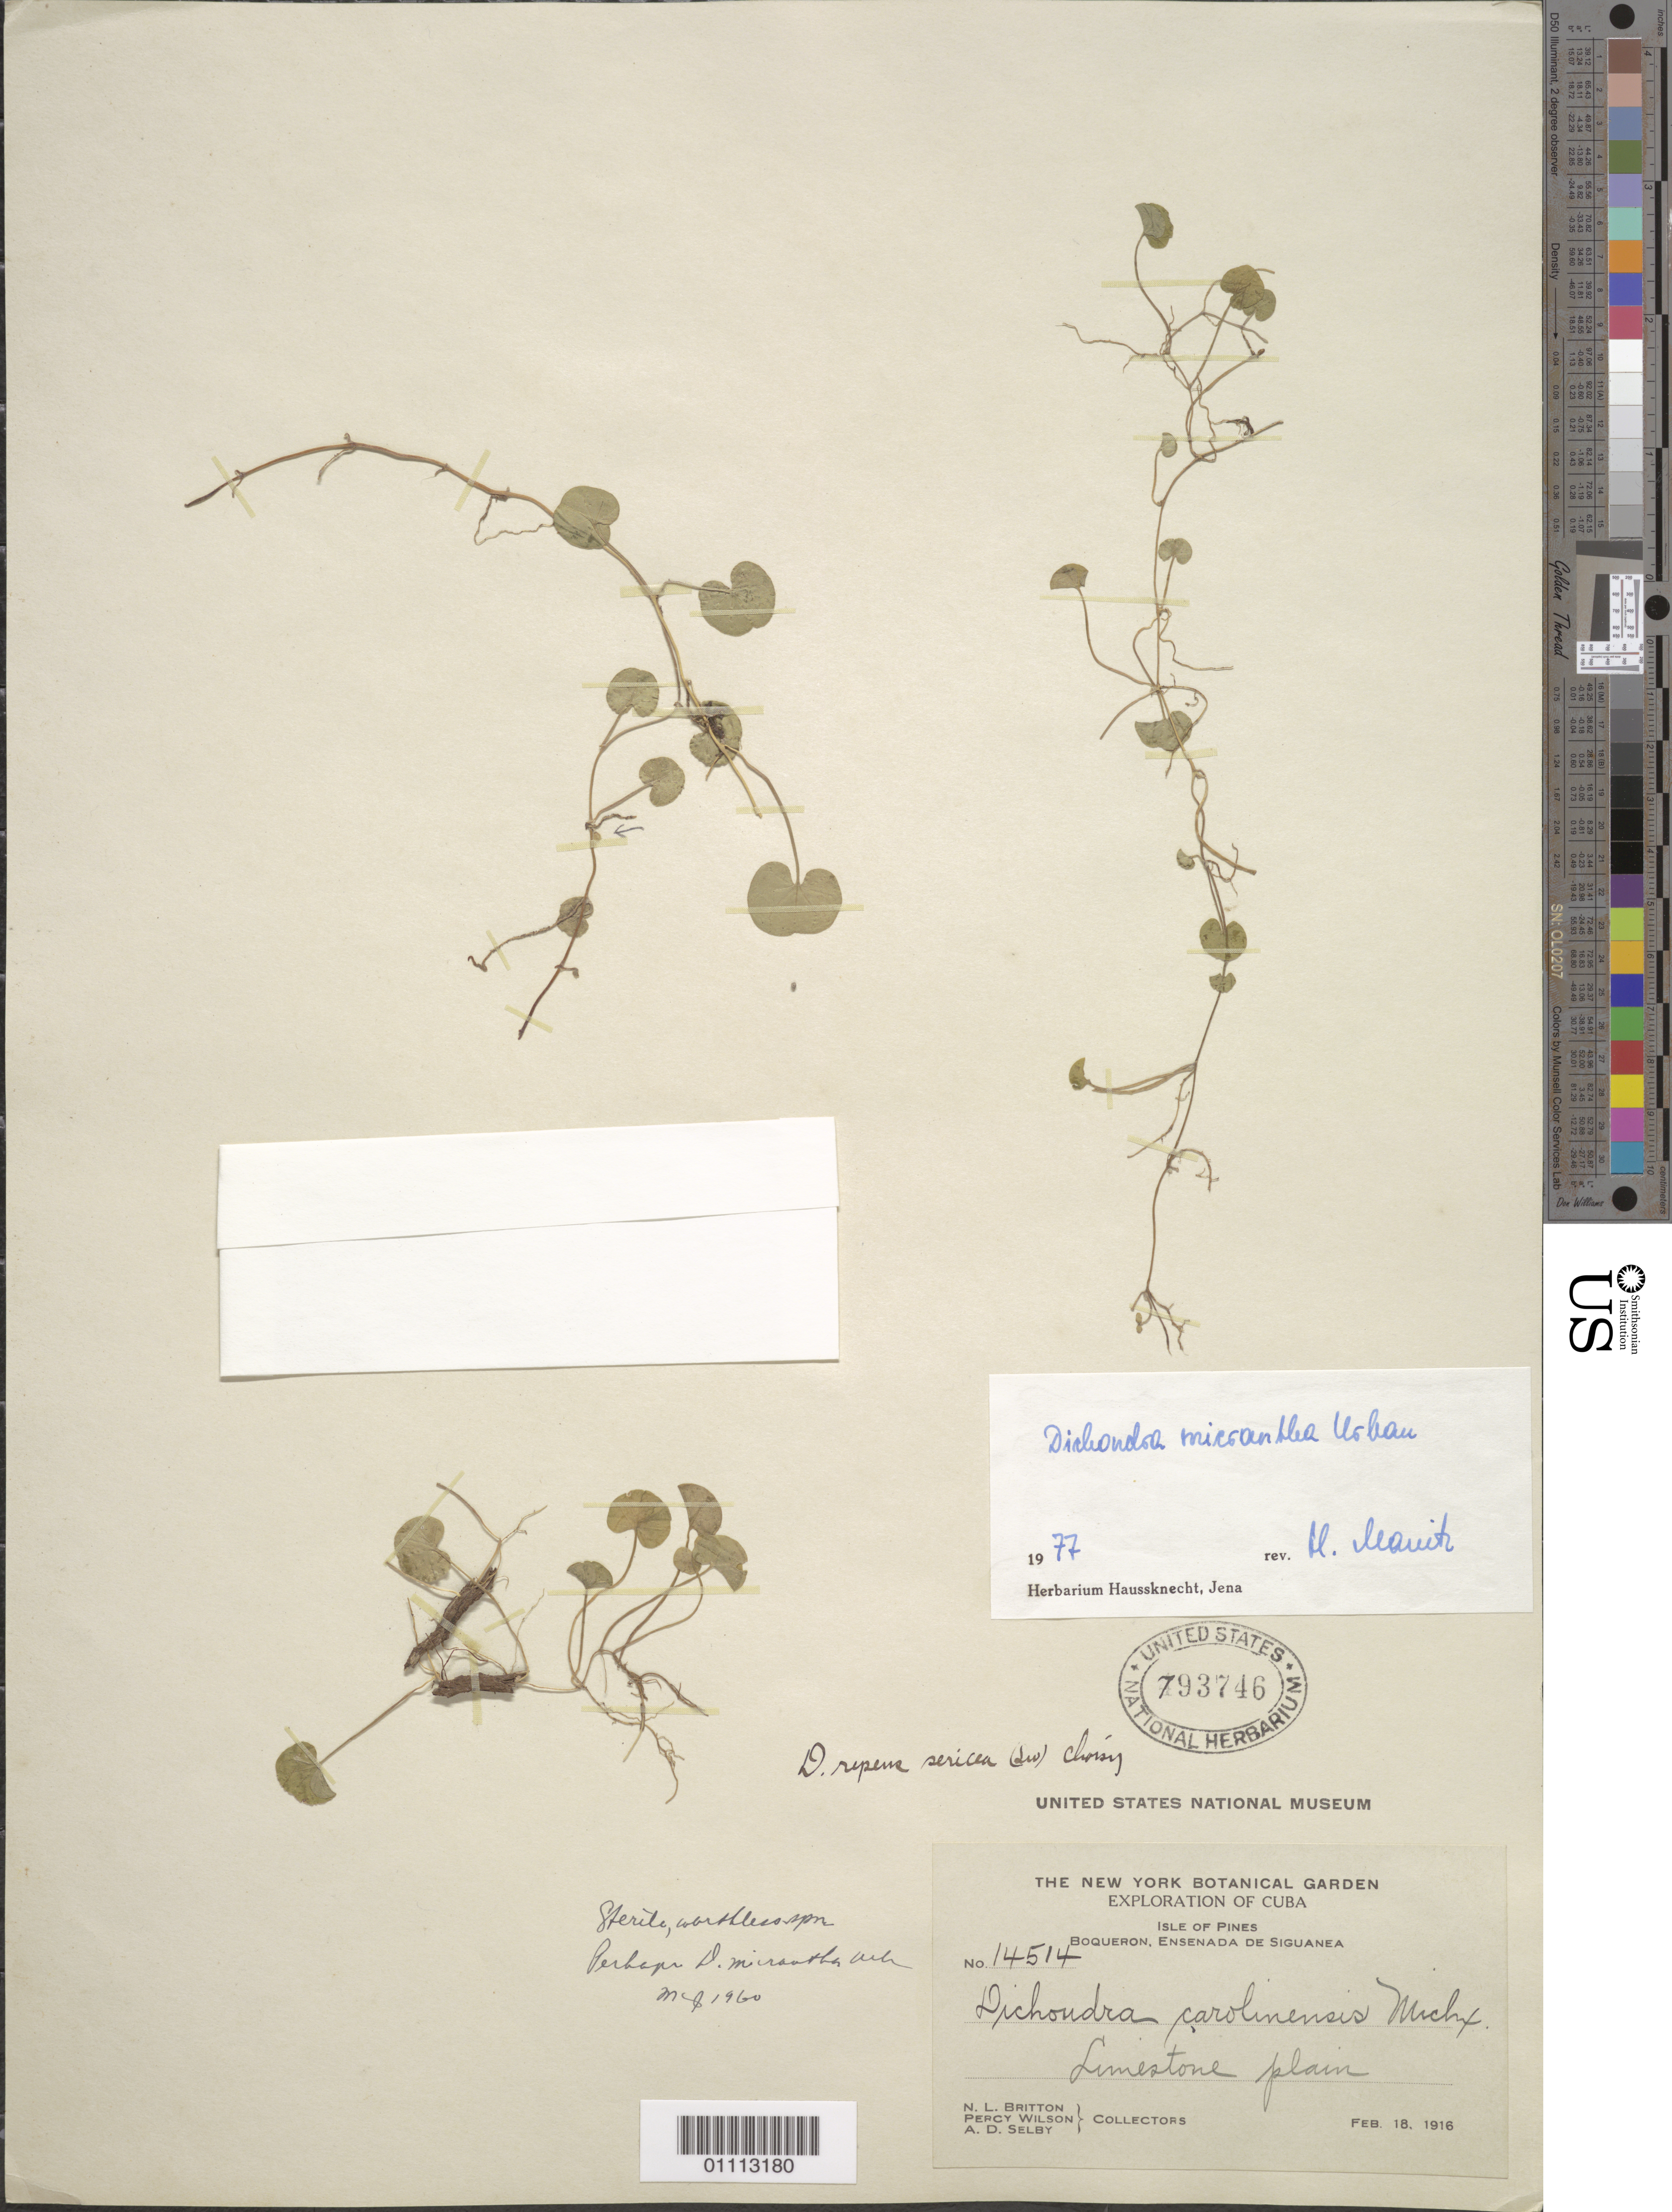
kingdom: Plantae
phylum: Tracheophyta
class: Magnoliopsida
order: Solanales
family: Convolvulaceae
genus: Dichondra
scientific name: Dichondra micrantha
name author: Urb.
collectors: N. Britton, P. Wilson & A. Selby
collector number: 14514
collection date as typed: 18 Feb 1916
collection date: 1916-02-18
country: Cuba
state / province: Isla de La Juventud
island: Isla de la Juventud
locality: Isle of Pines, Boqueron, Ensenada de Siguanea Limestone plain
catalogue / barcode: US 793746